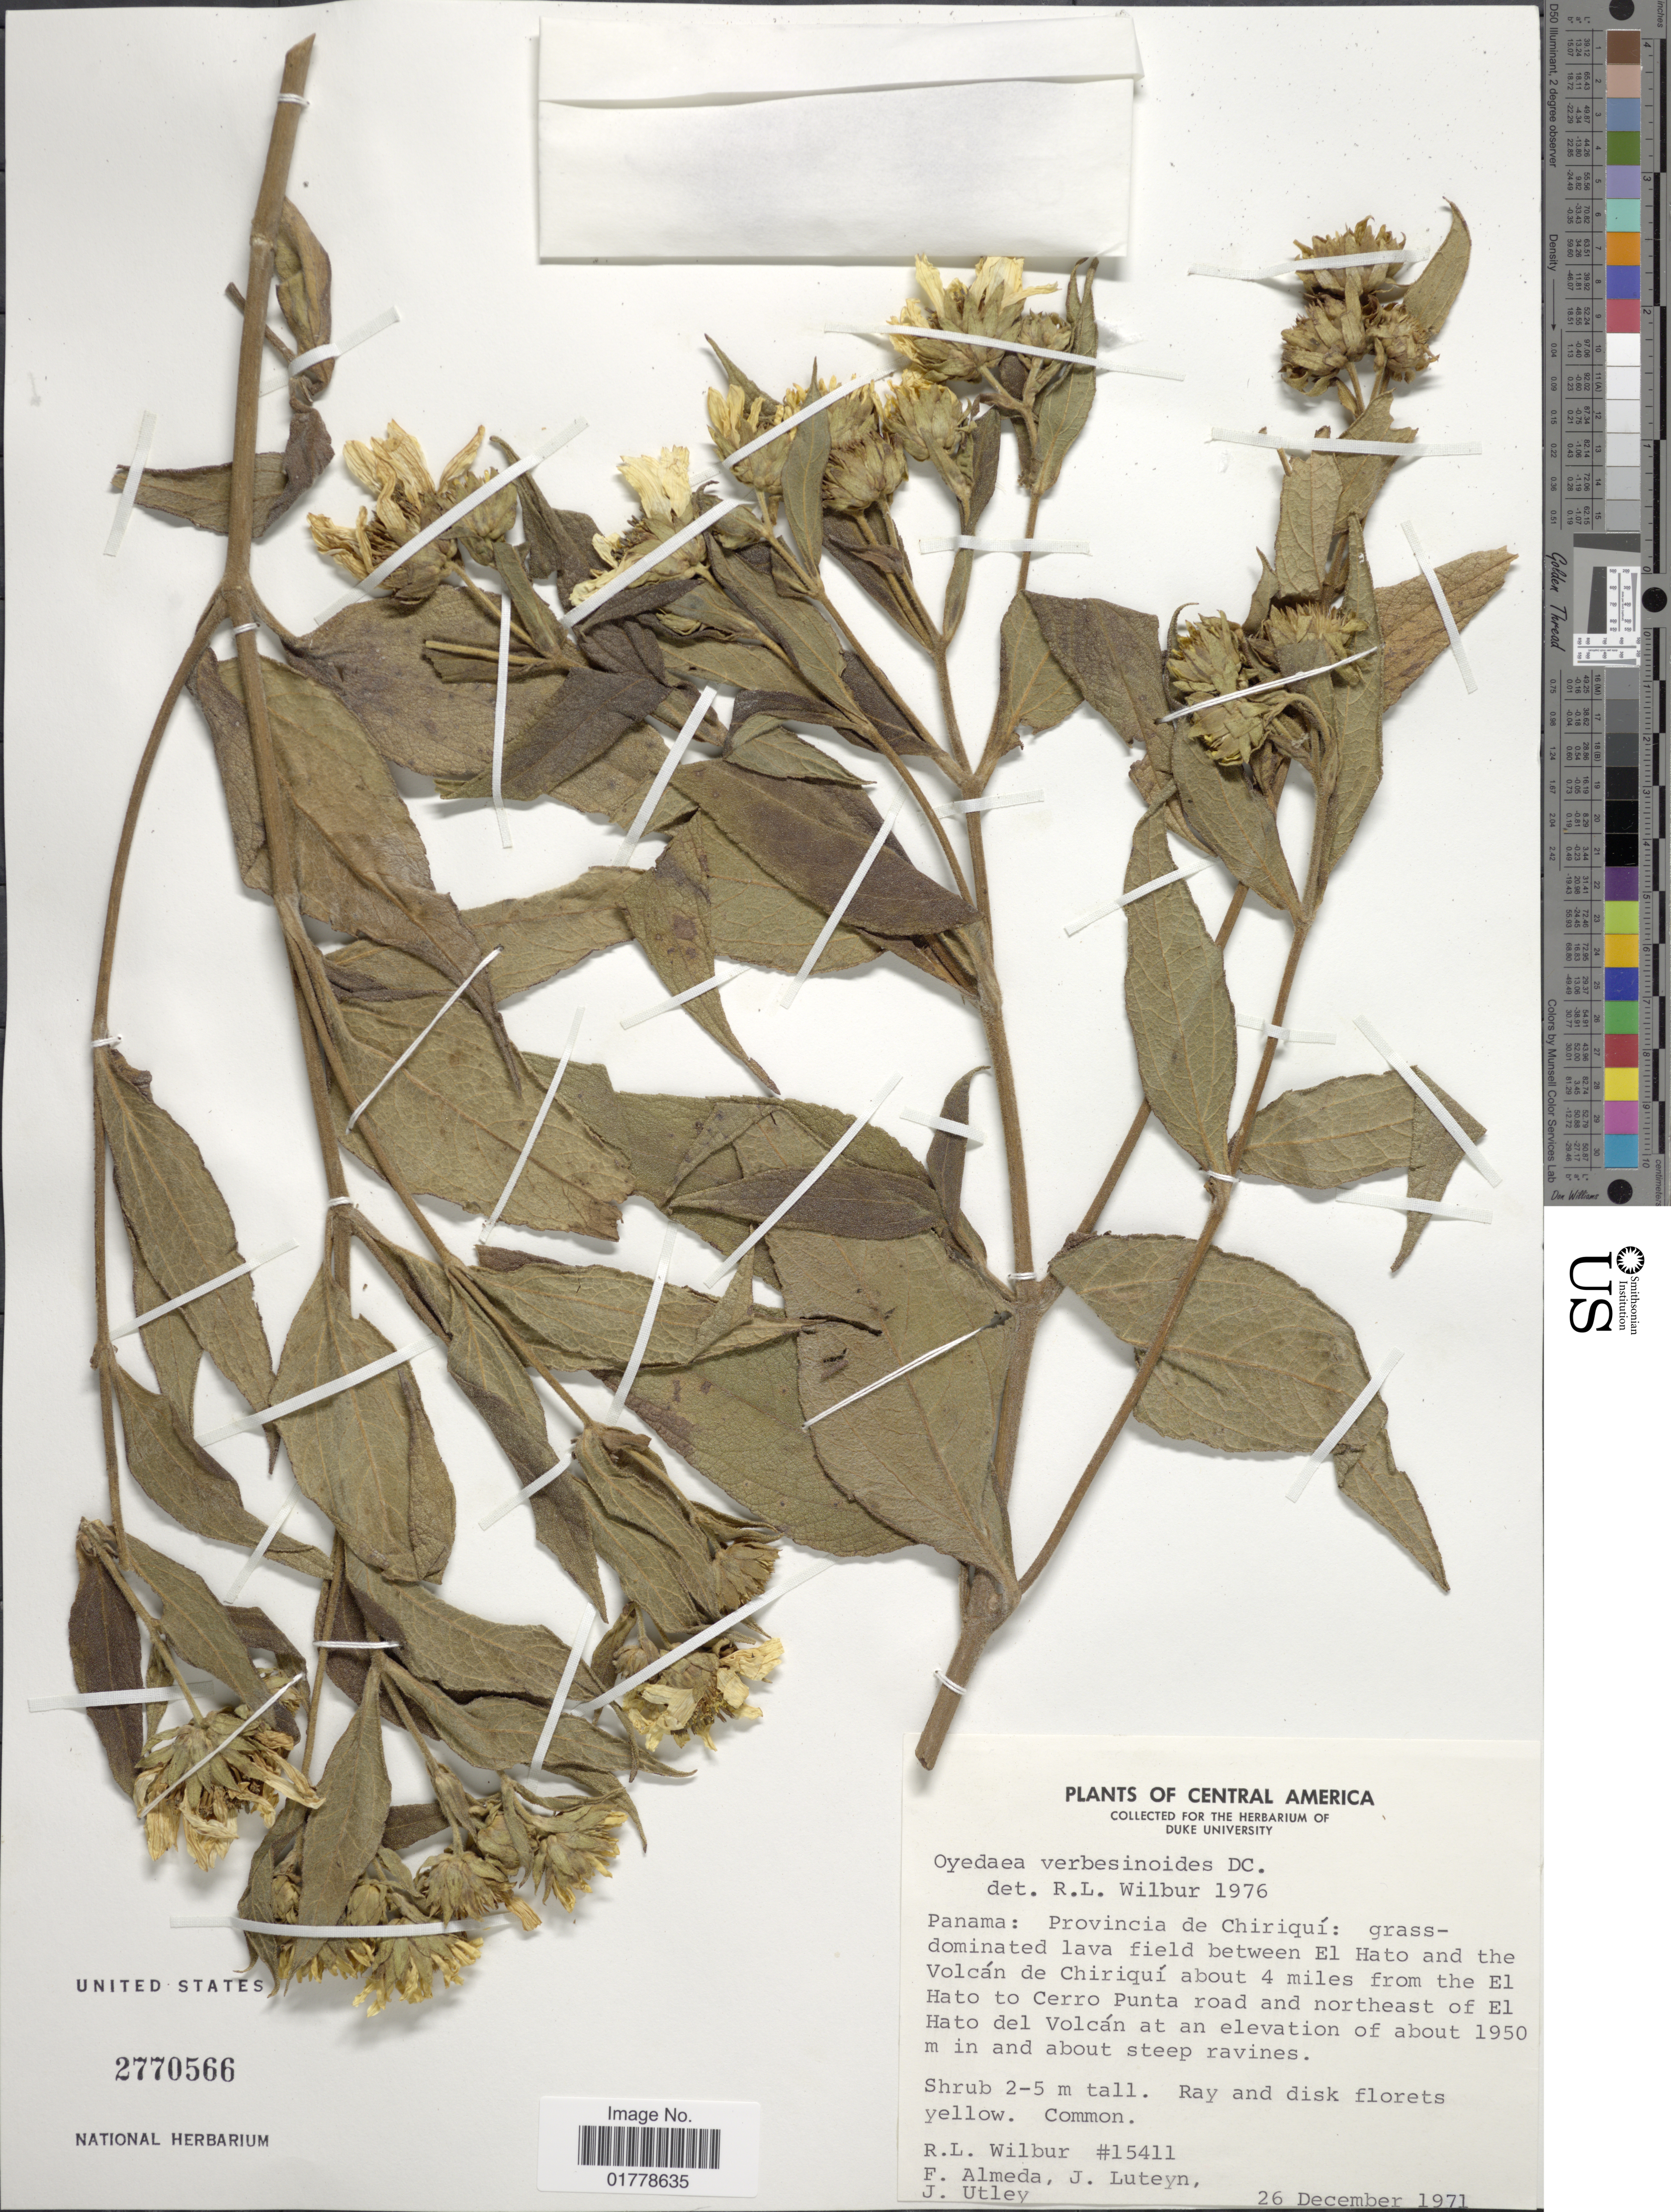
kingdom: Plantae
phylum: Tracheophyta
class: Magnoliopsida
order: Asterales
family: Asteraceae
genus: Oyedaea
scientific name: Oyedaea verbesinoides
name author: DC.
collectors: R. L. Wilbur, F. Almeda, J. L. Luteyn & J. Utley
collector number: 15411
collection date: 1971-12-26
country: Panama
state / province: Chiriqui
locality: Panama: Provincia de Chiriquí: grass-dominated lava field between El Hato and the Volcán de Chiriquí about 4 miles from the El Hato to Cerro Punta road and northeast of El Hato del Volcán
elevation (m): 1950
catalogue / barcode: US 2770566